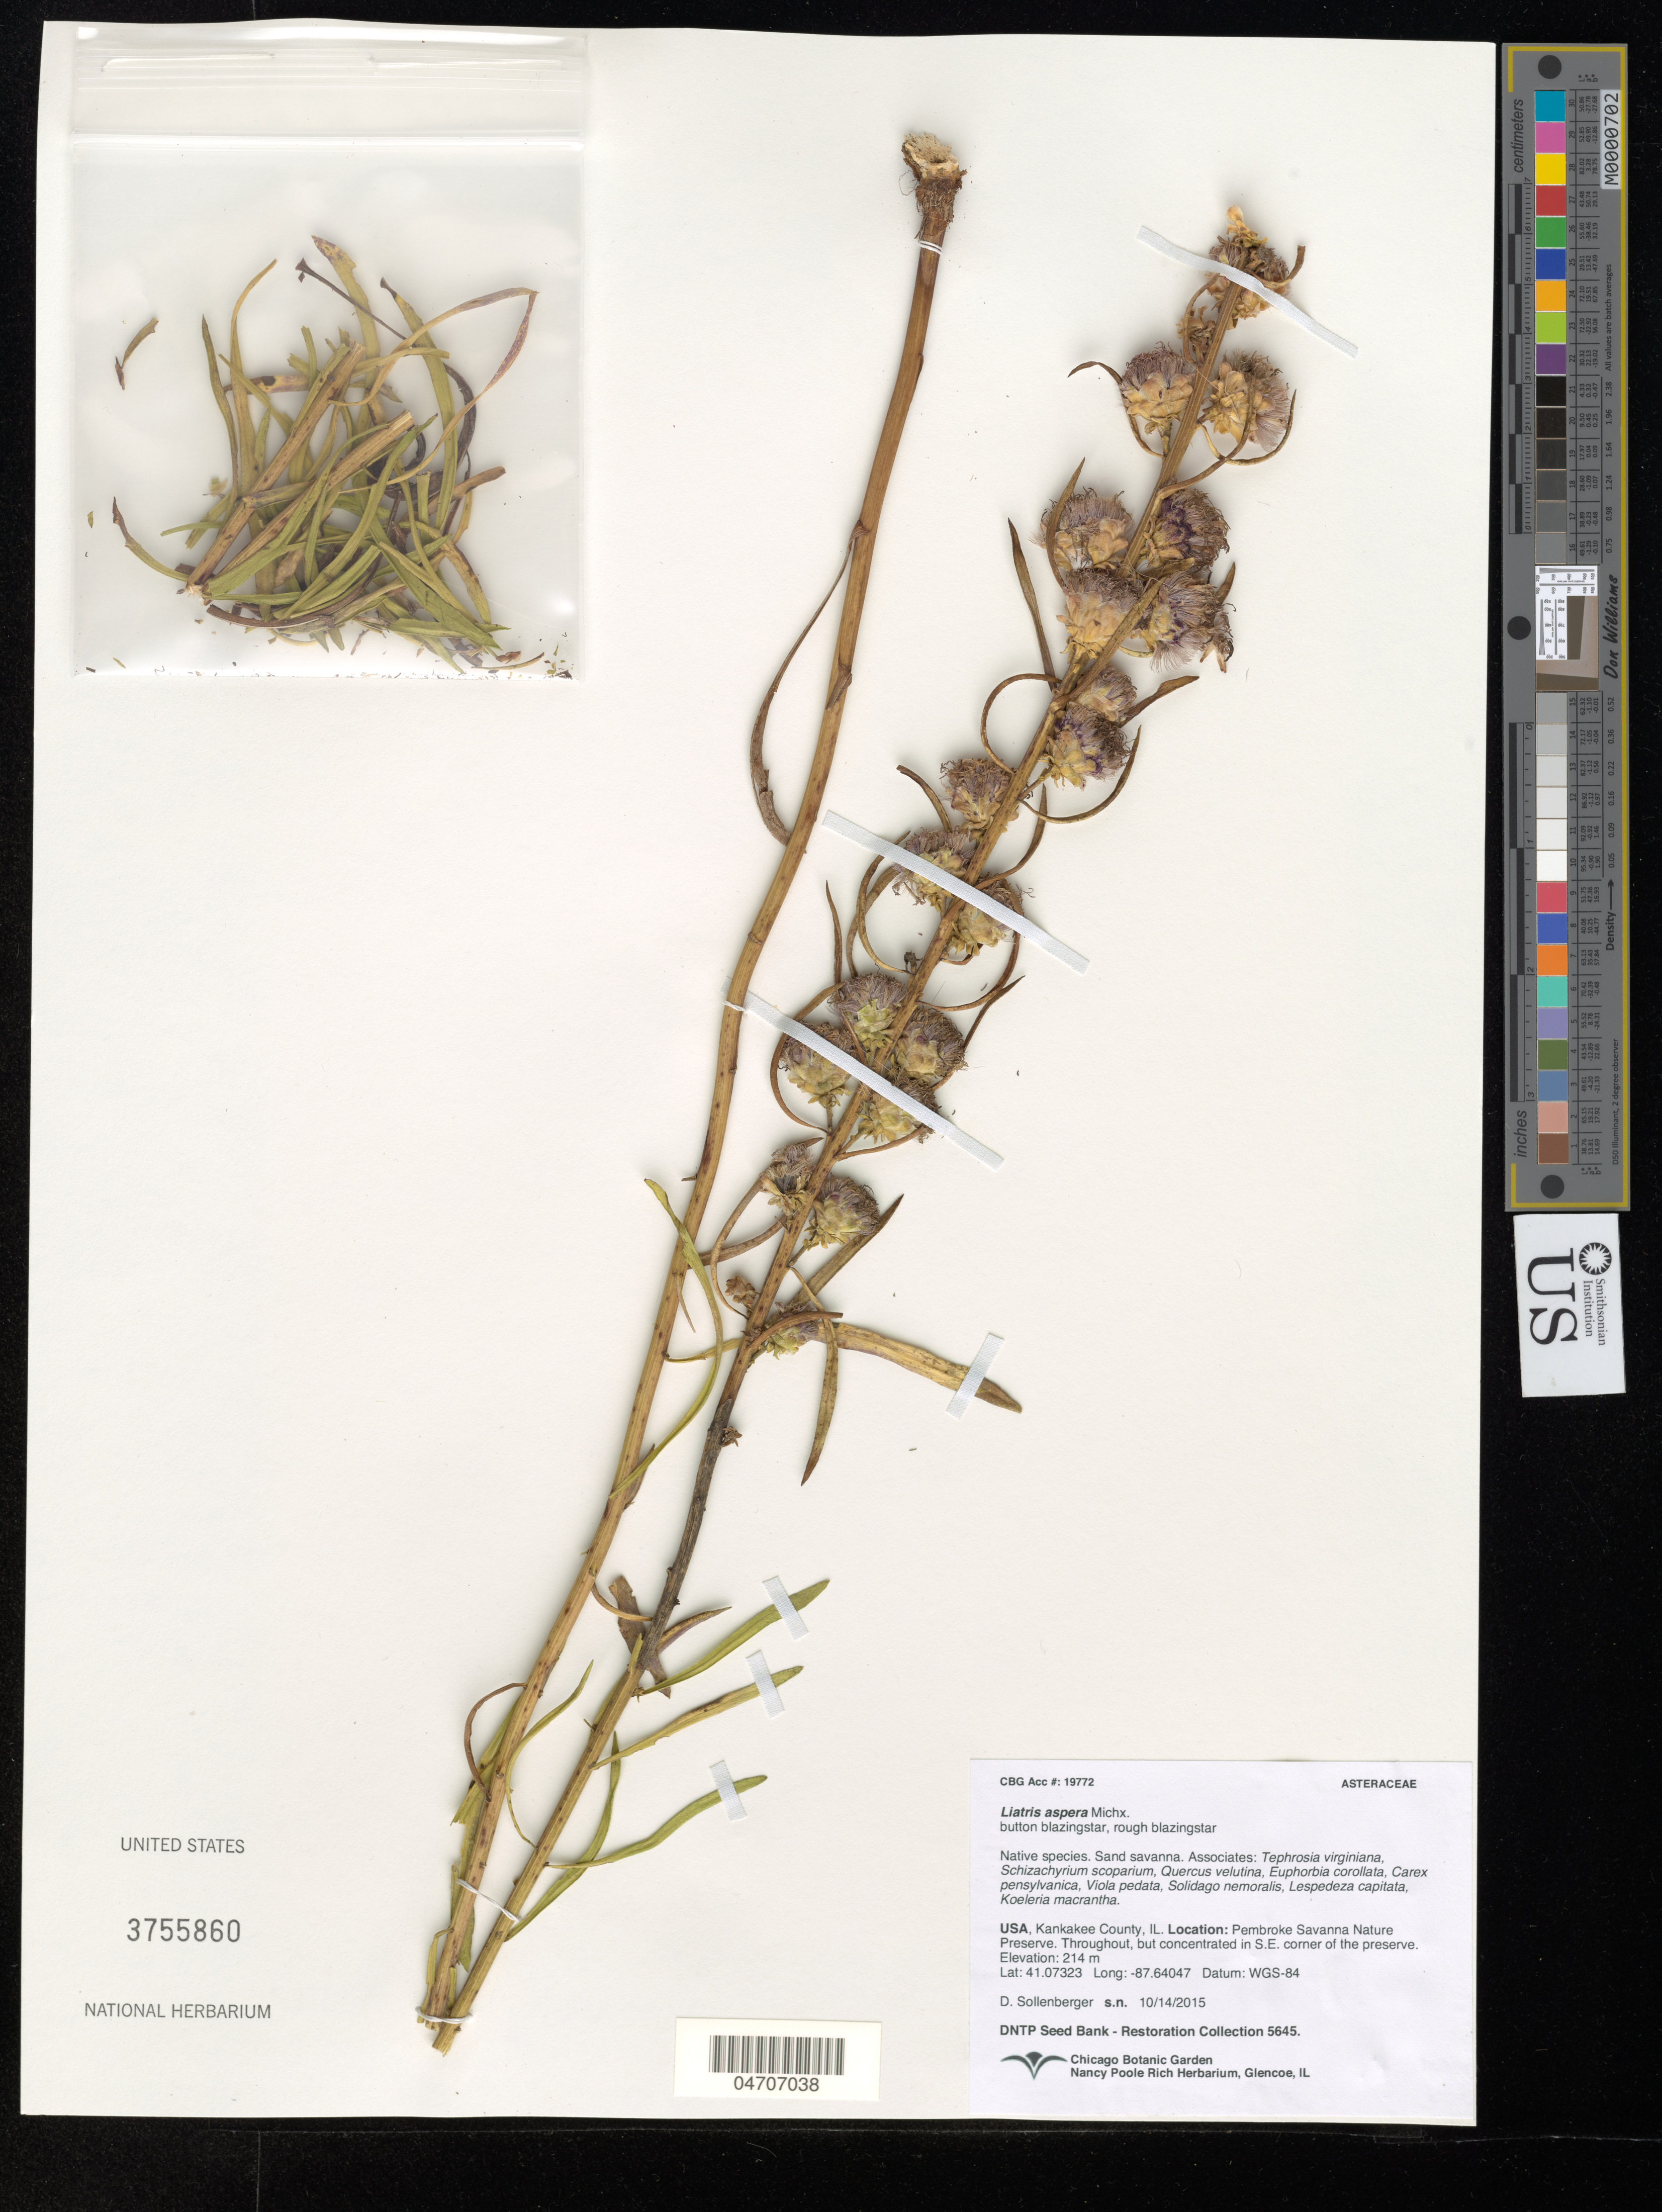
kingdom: Plantae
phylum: Tracheophyta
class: Magnoliopsida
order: Asterales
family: Asteraceae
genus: Liatris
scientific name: Liatris aspera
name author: Michx.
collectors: D. Sollenberger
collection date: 2015-10-14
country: United States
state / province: Illinois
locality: Kankakee County. Pembroke Savanna Nature Preserve. Throughout, but concentrated in S.E. corner of the preserve.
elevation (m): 214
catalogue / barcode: US 3755860